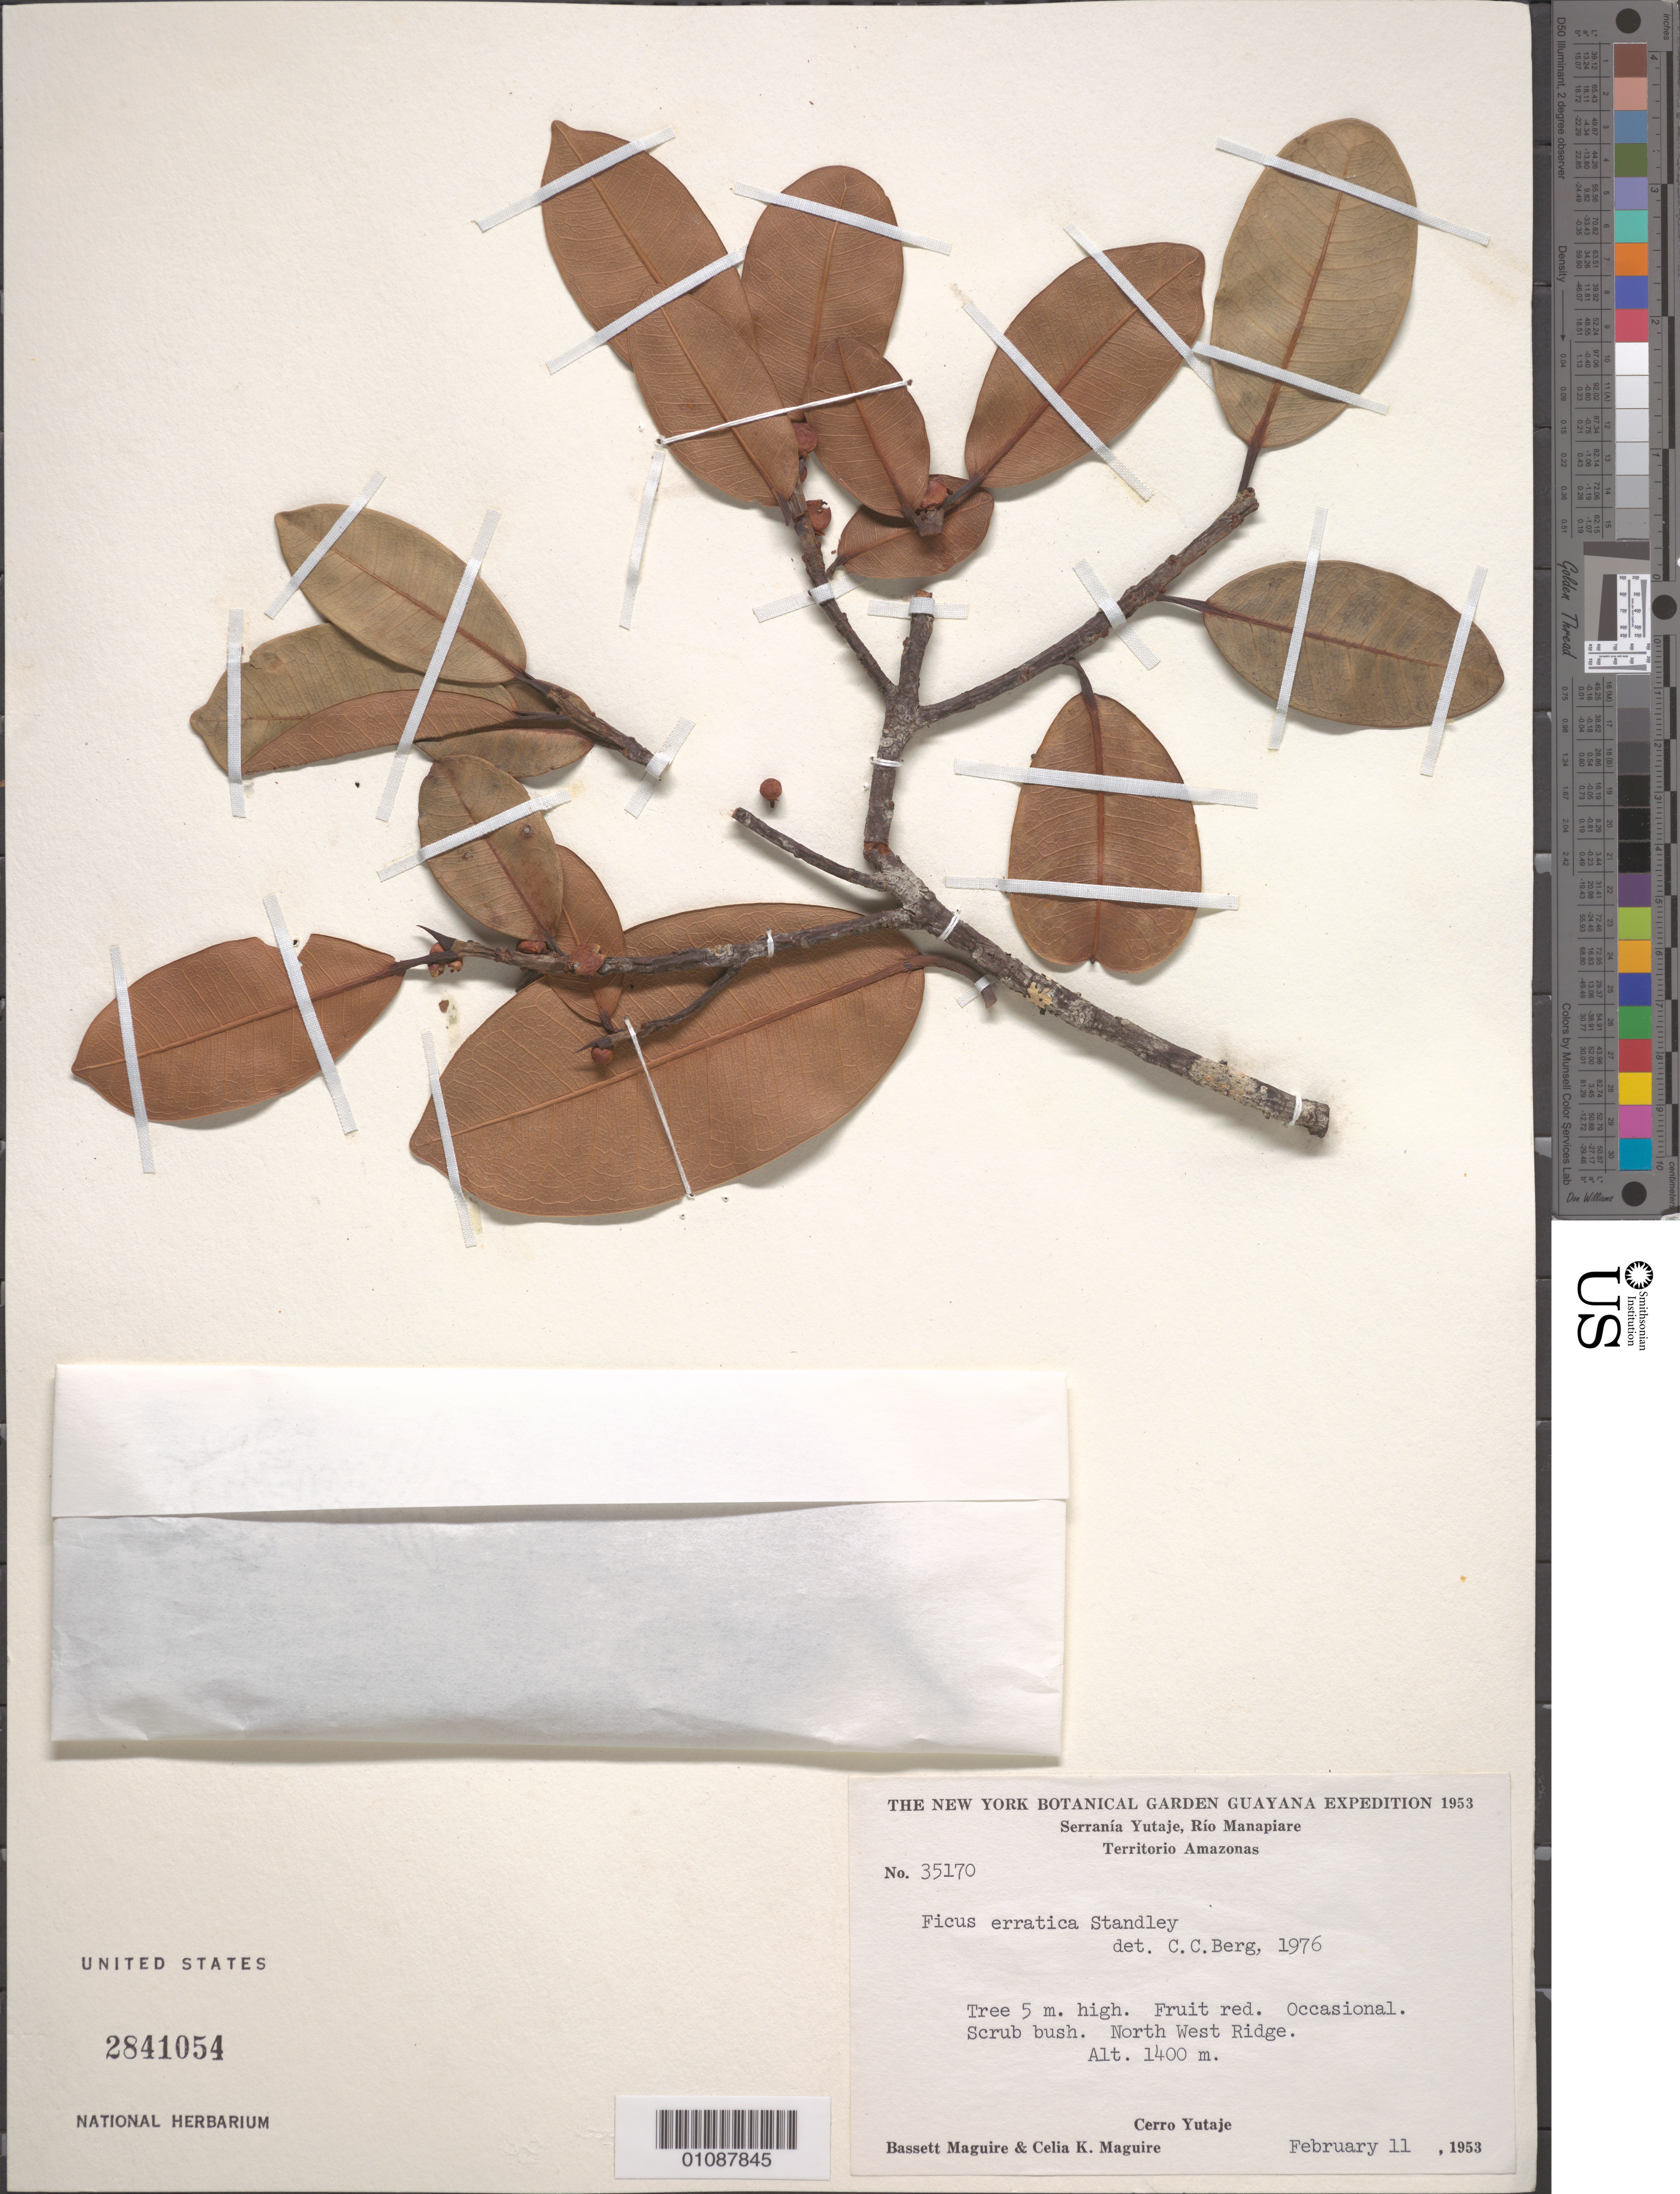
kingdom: Plantae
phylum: Tracheophyta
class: Magnoliopsida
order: Rosales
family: Moraceae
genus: Ficus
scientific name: Ficus erratica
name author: Standl.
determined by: Berg, C. C.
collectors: B. Maguire & C. K. Maguire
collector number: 35170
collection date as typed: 11-Feb-53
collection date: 1953-02-11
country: Venezuela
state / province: Amazonas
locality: Serranía Yatajé, Río Manapiare, North West Ridge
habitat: Scrub bush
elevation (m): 1400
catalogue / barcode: US 2841054